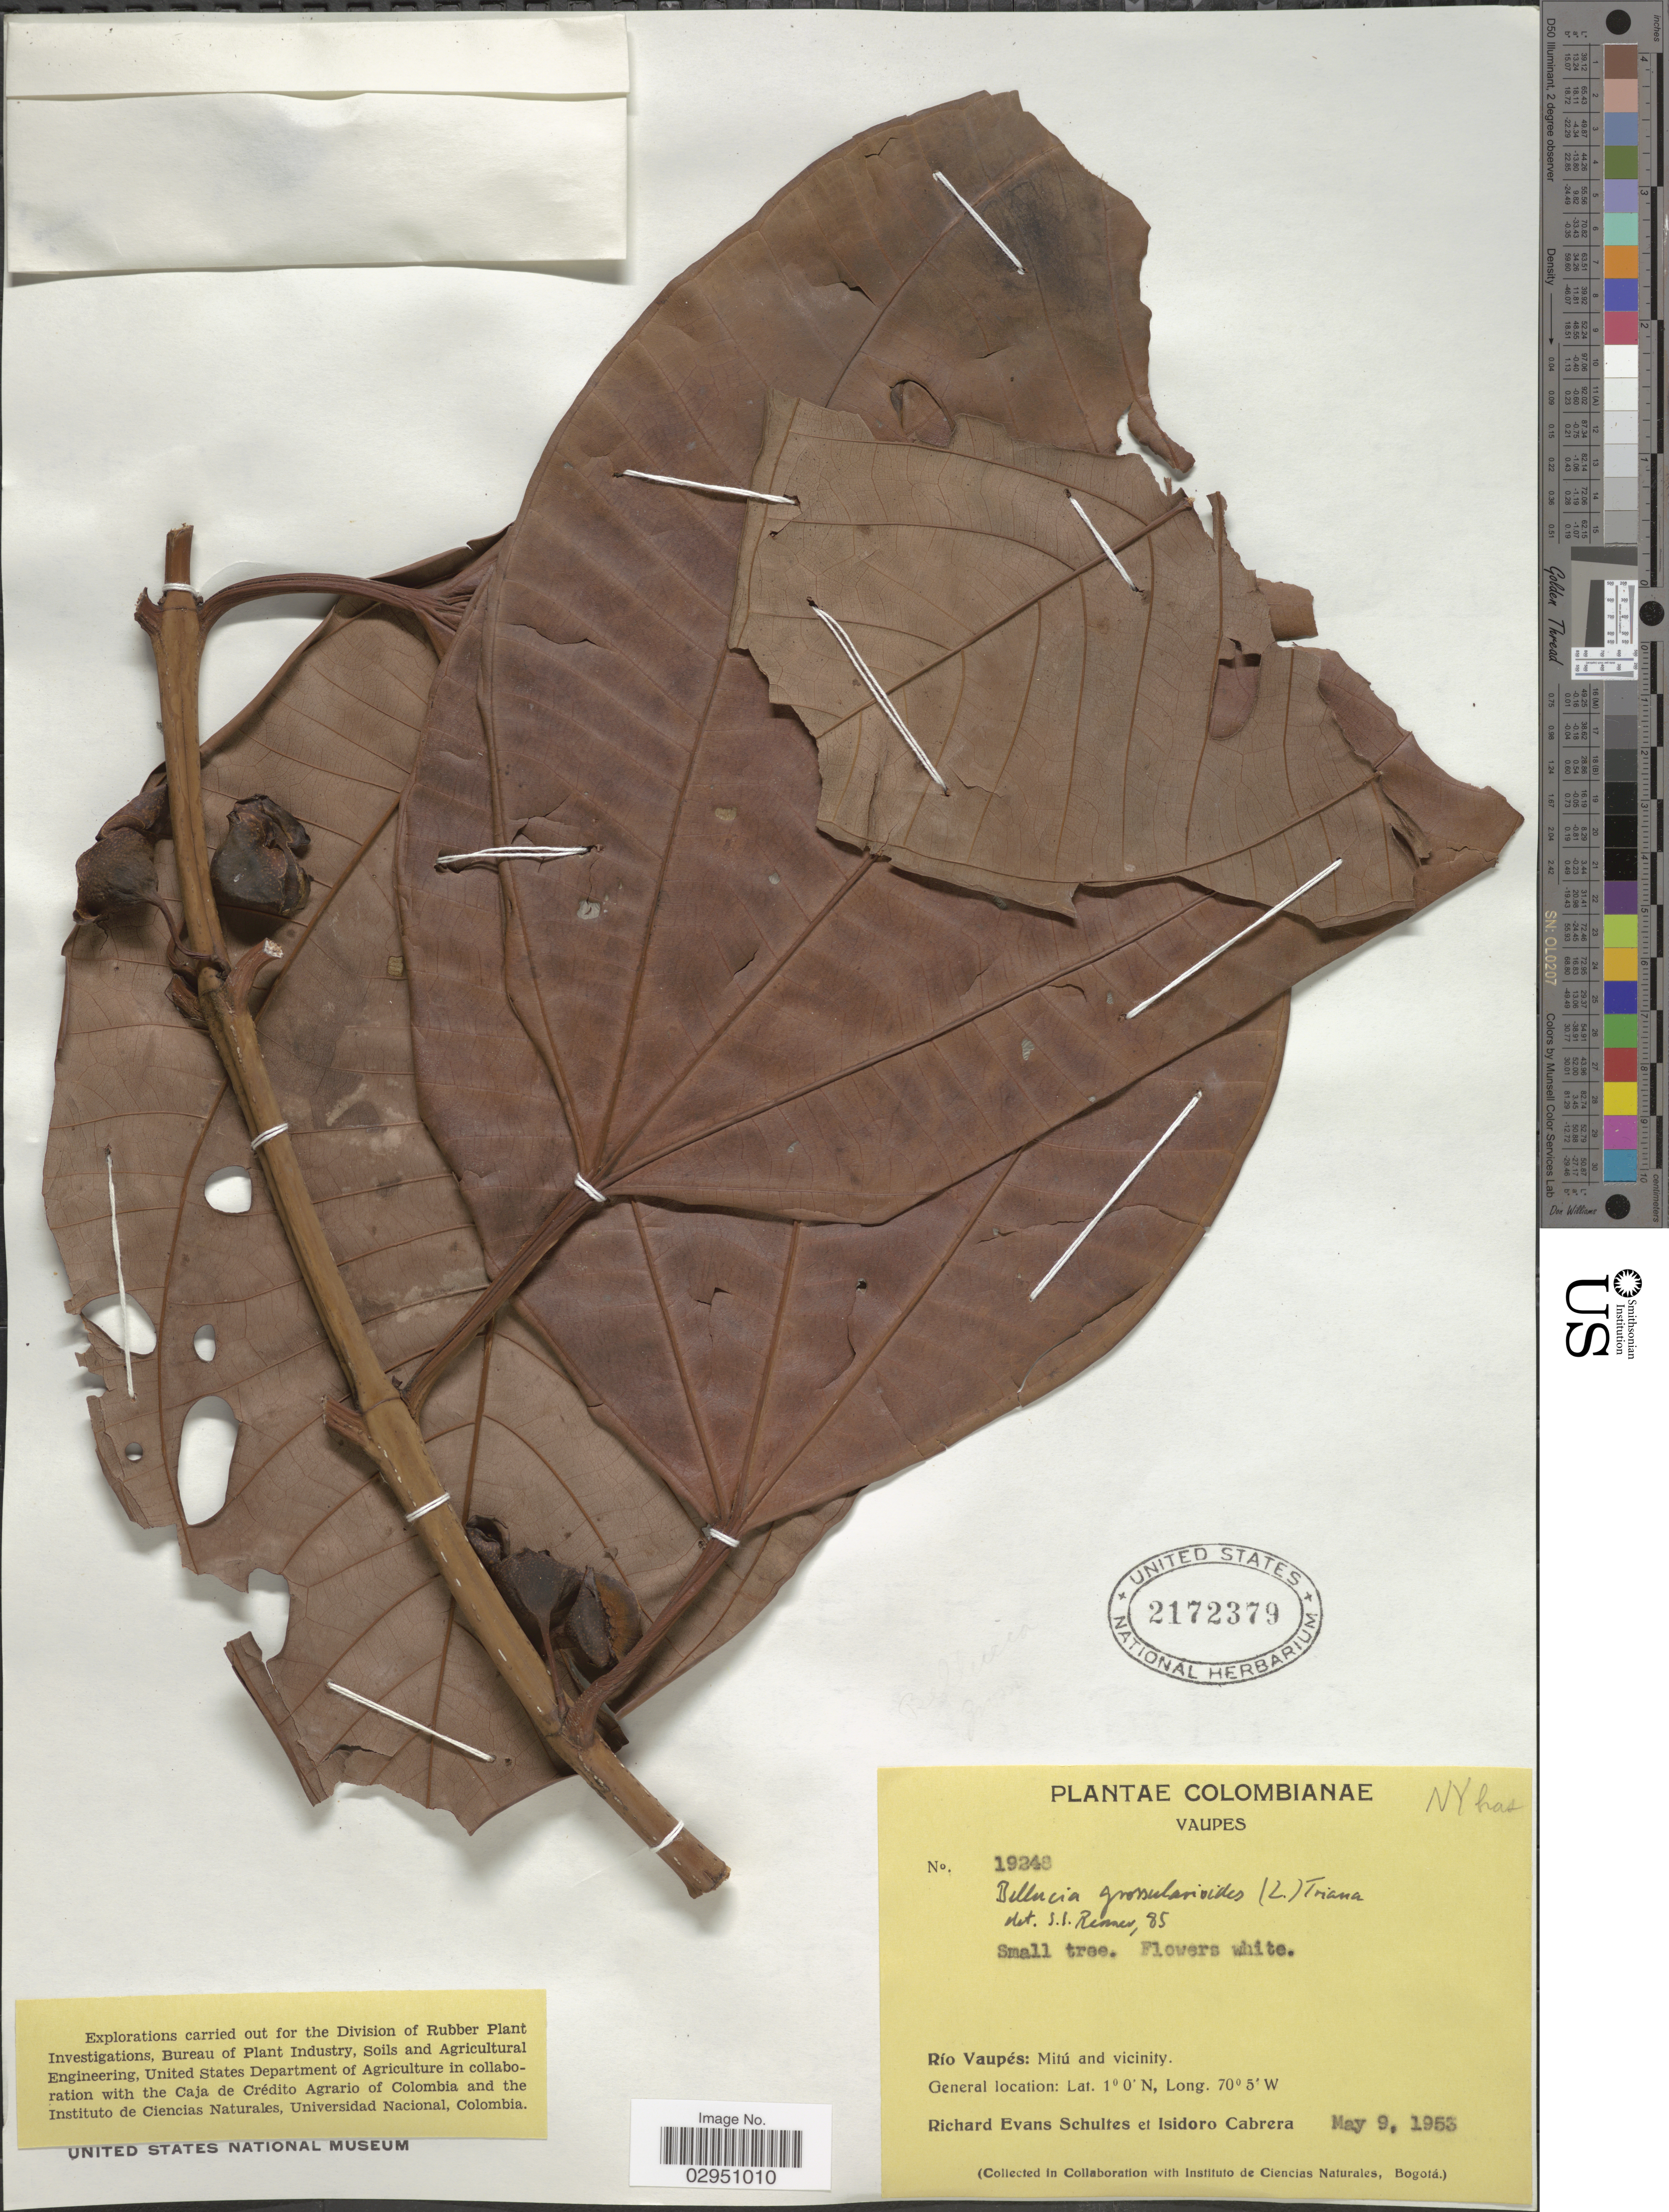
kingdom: Plantae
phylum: Tracheophyta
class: Magnoliopsida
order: Myrtales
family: Melastomataceae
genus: Bellucia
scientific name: Bellucia grossularioides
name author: (L.) Triana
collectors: R. E. Schultes & I. Cabrera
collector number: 19248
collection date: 1953-05-09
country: Colombia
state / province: Vaupés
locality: Río Vaupés: Mitú and vicinity.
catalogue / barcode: US 2172379